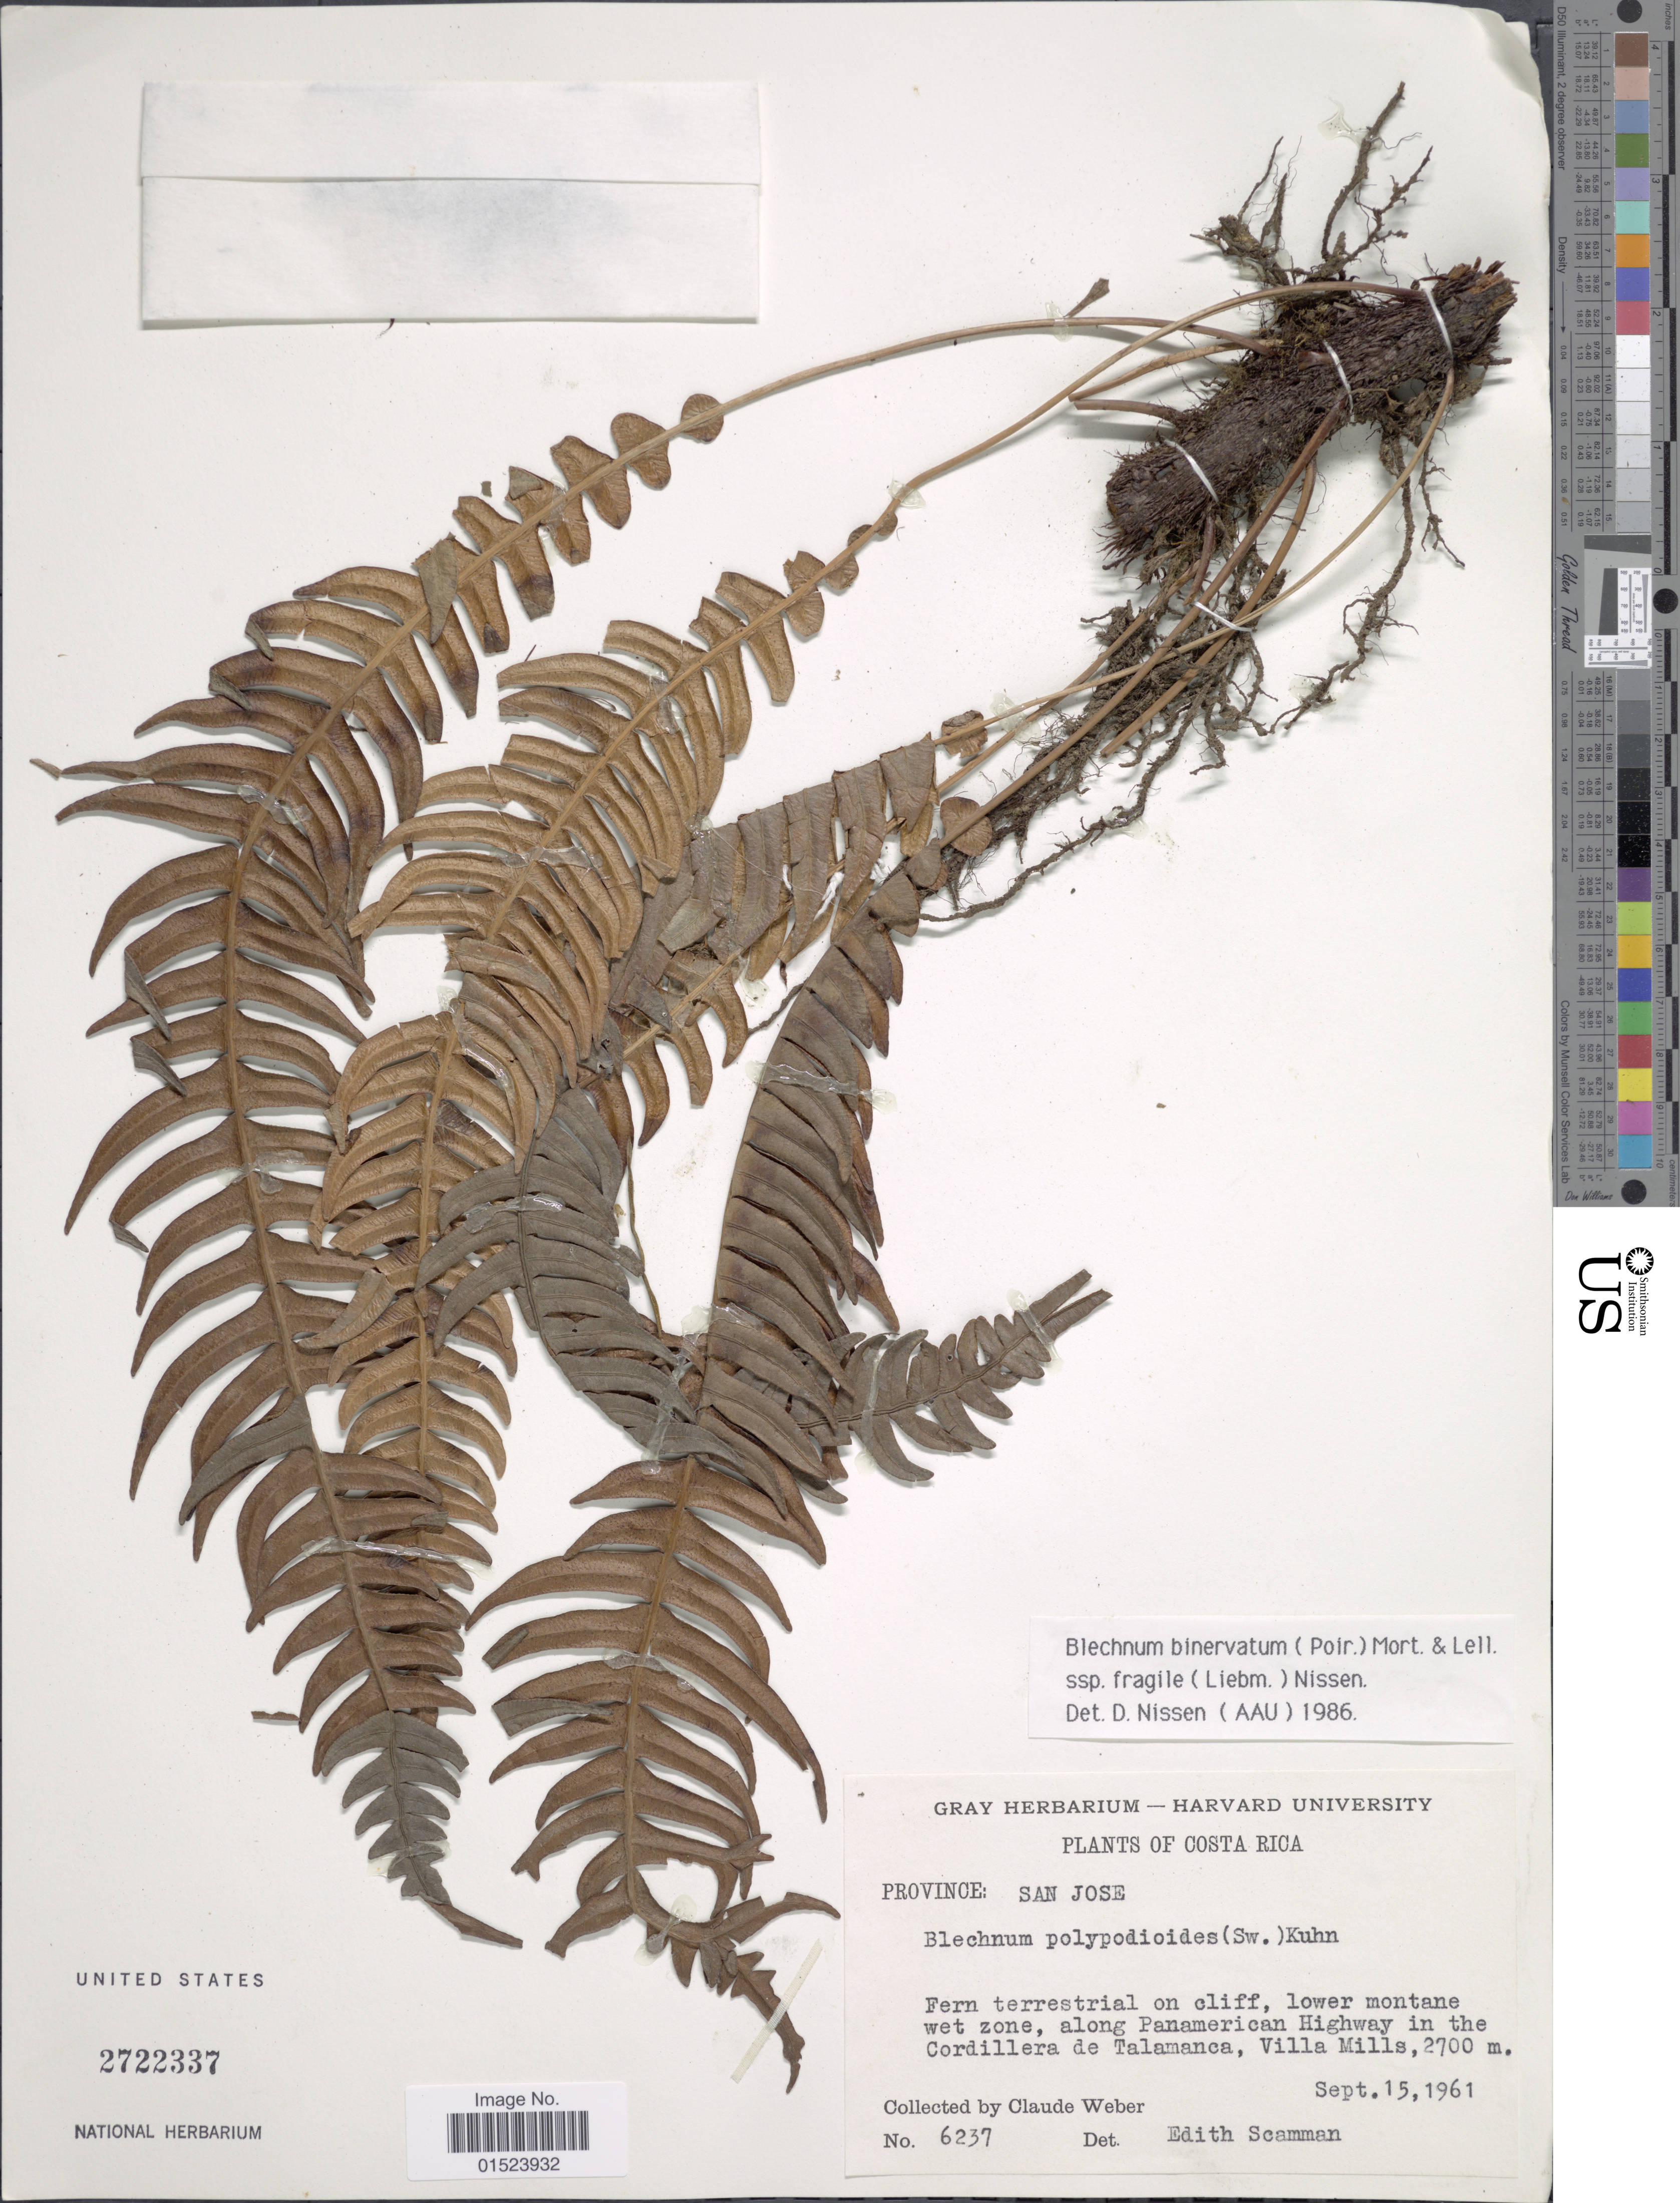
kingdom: Plantae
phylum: Tracheophyta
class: Polypodiopsida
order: Polypodiales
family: Blechnaceae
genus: Blechnum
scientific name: Blechnum fragile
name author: (Liebm.) C.V. Morton & Lellinger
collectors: C. I. Weber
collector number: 6237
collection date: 1961-09-15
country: Costa Rica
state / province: San José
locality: Along Panamerican Highway in the Cordillera de Talamanca, Villa Mills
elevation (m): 2700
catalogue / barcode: US 2722337